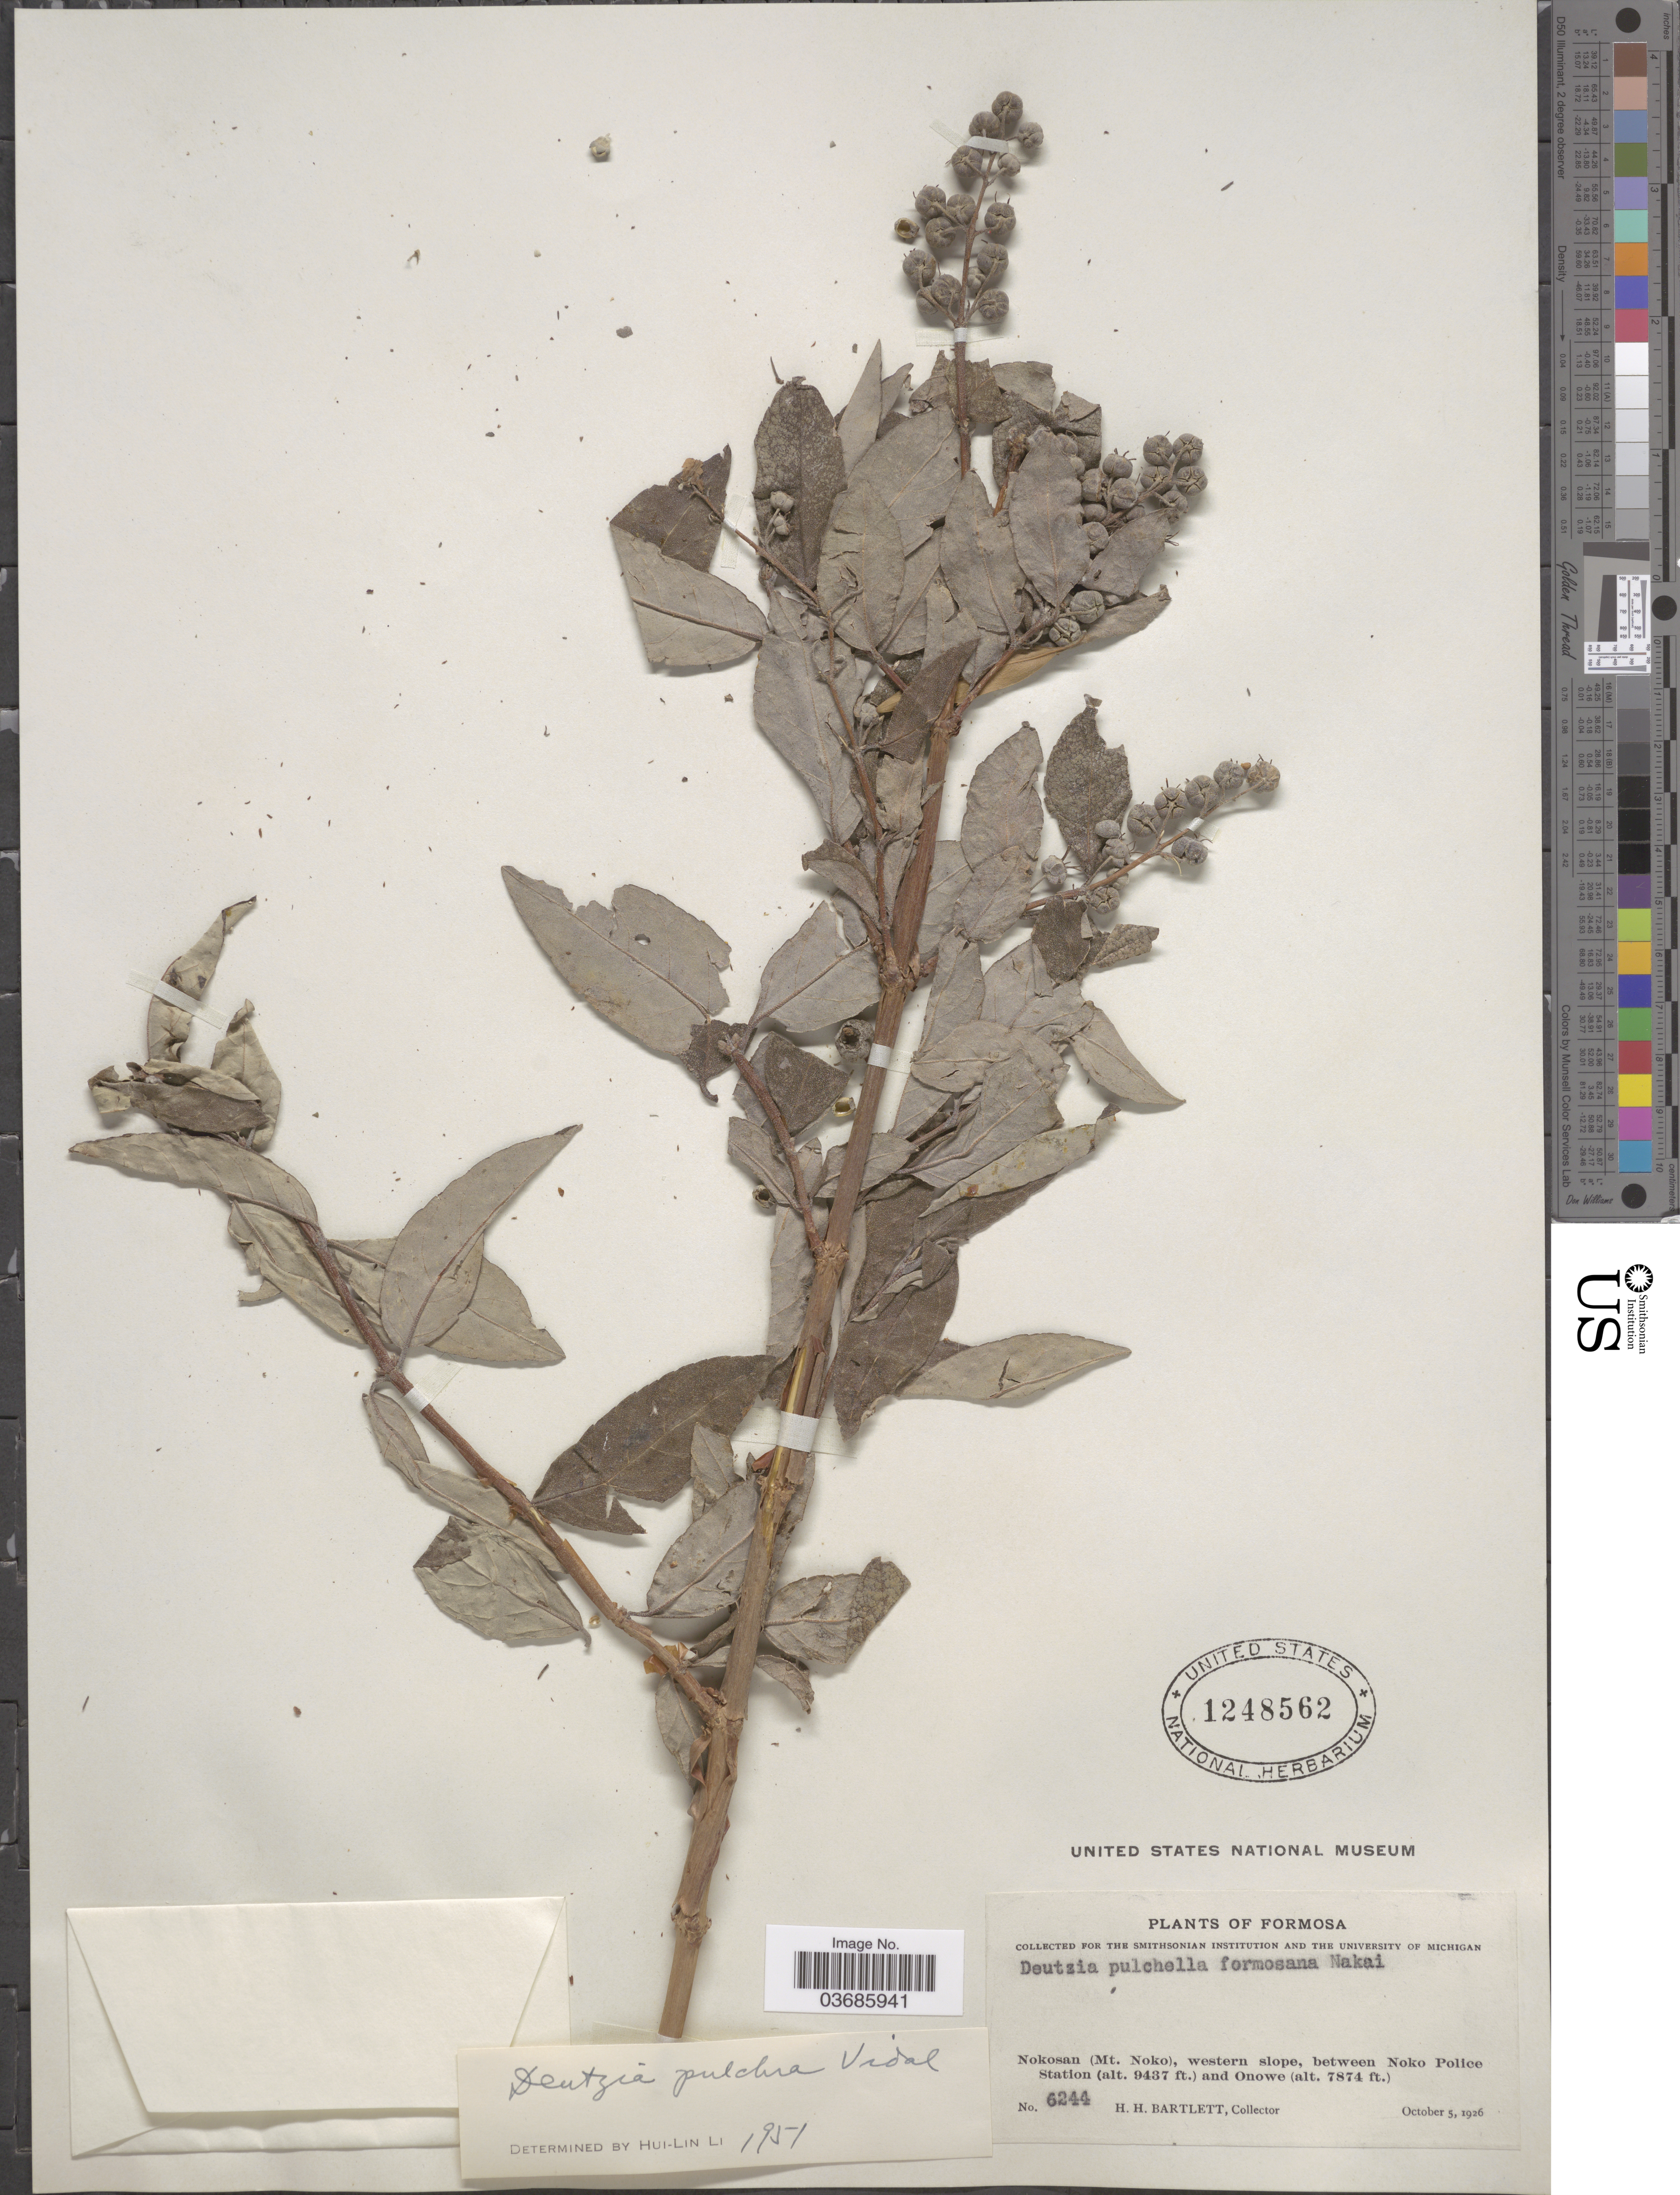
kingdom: Plantae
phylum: Tracheophyta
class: Magnoliopsida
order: Cornales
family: Hydrangeaceae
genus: Deutzia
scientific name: Deutzia pulchra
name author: Vidal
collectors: H. H. Bartlett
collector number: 6244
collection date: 1926-10-05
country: Taiwan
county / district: Hualien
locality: Formosa. Nokosan (Mt. Noko), western slope, between Noko Police Station and Onowe.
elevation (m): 2400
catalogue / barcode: US 1248562